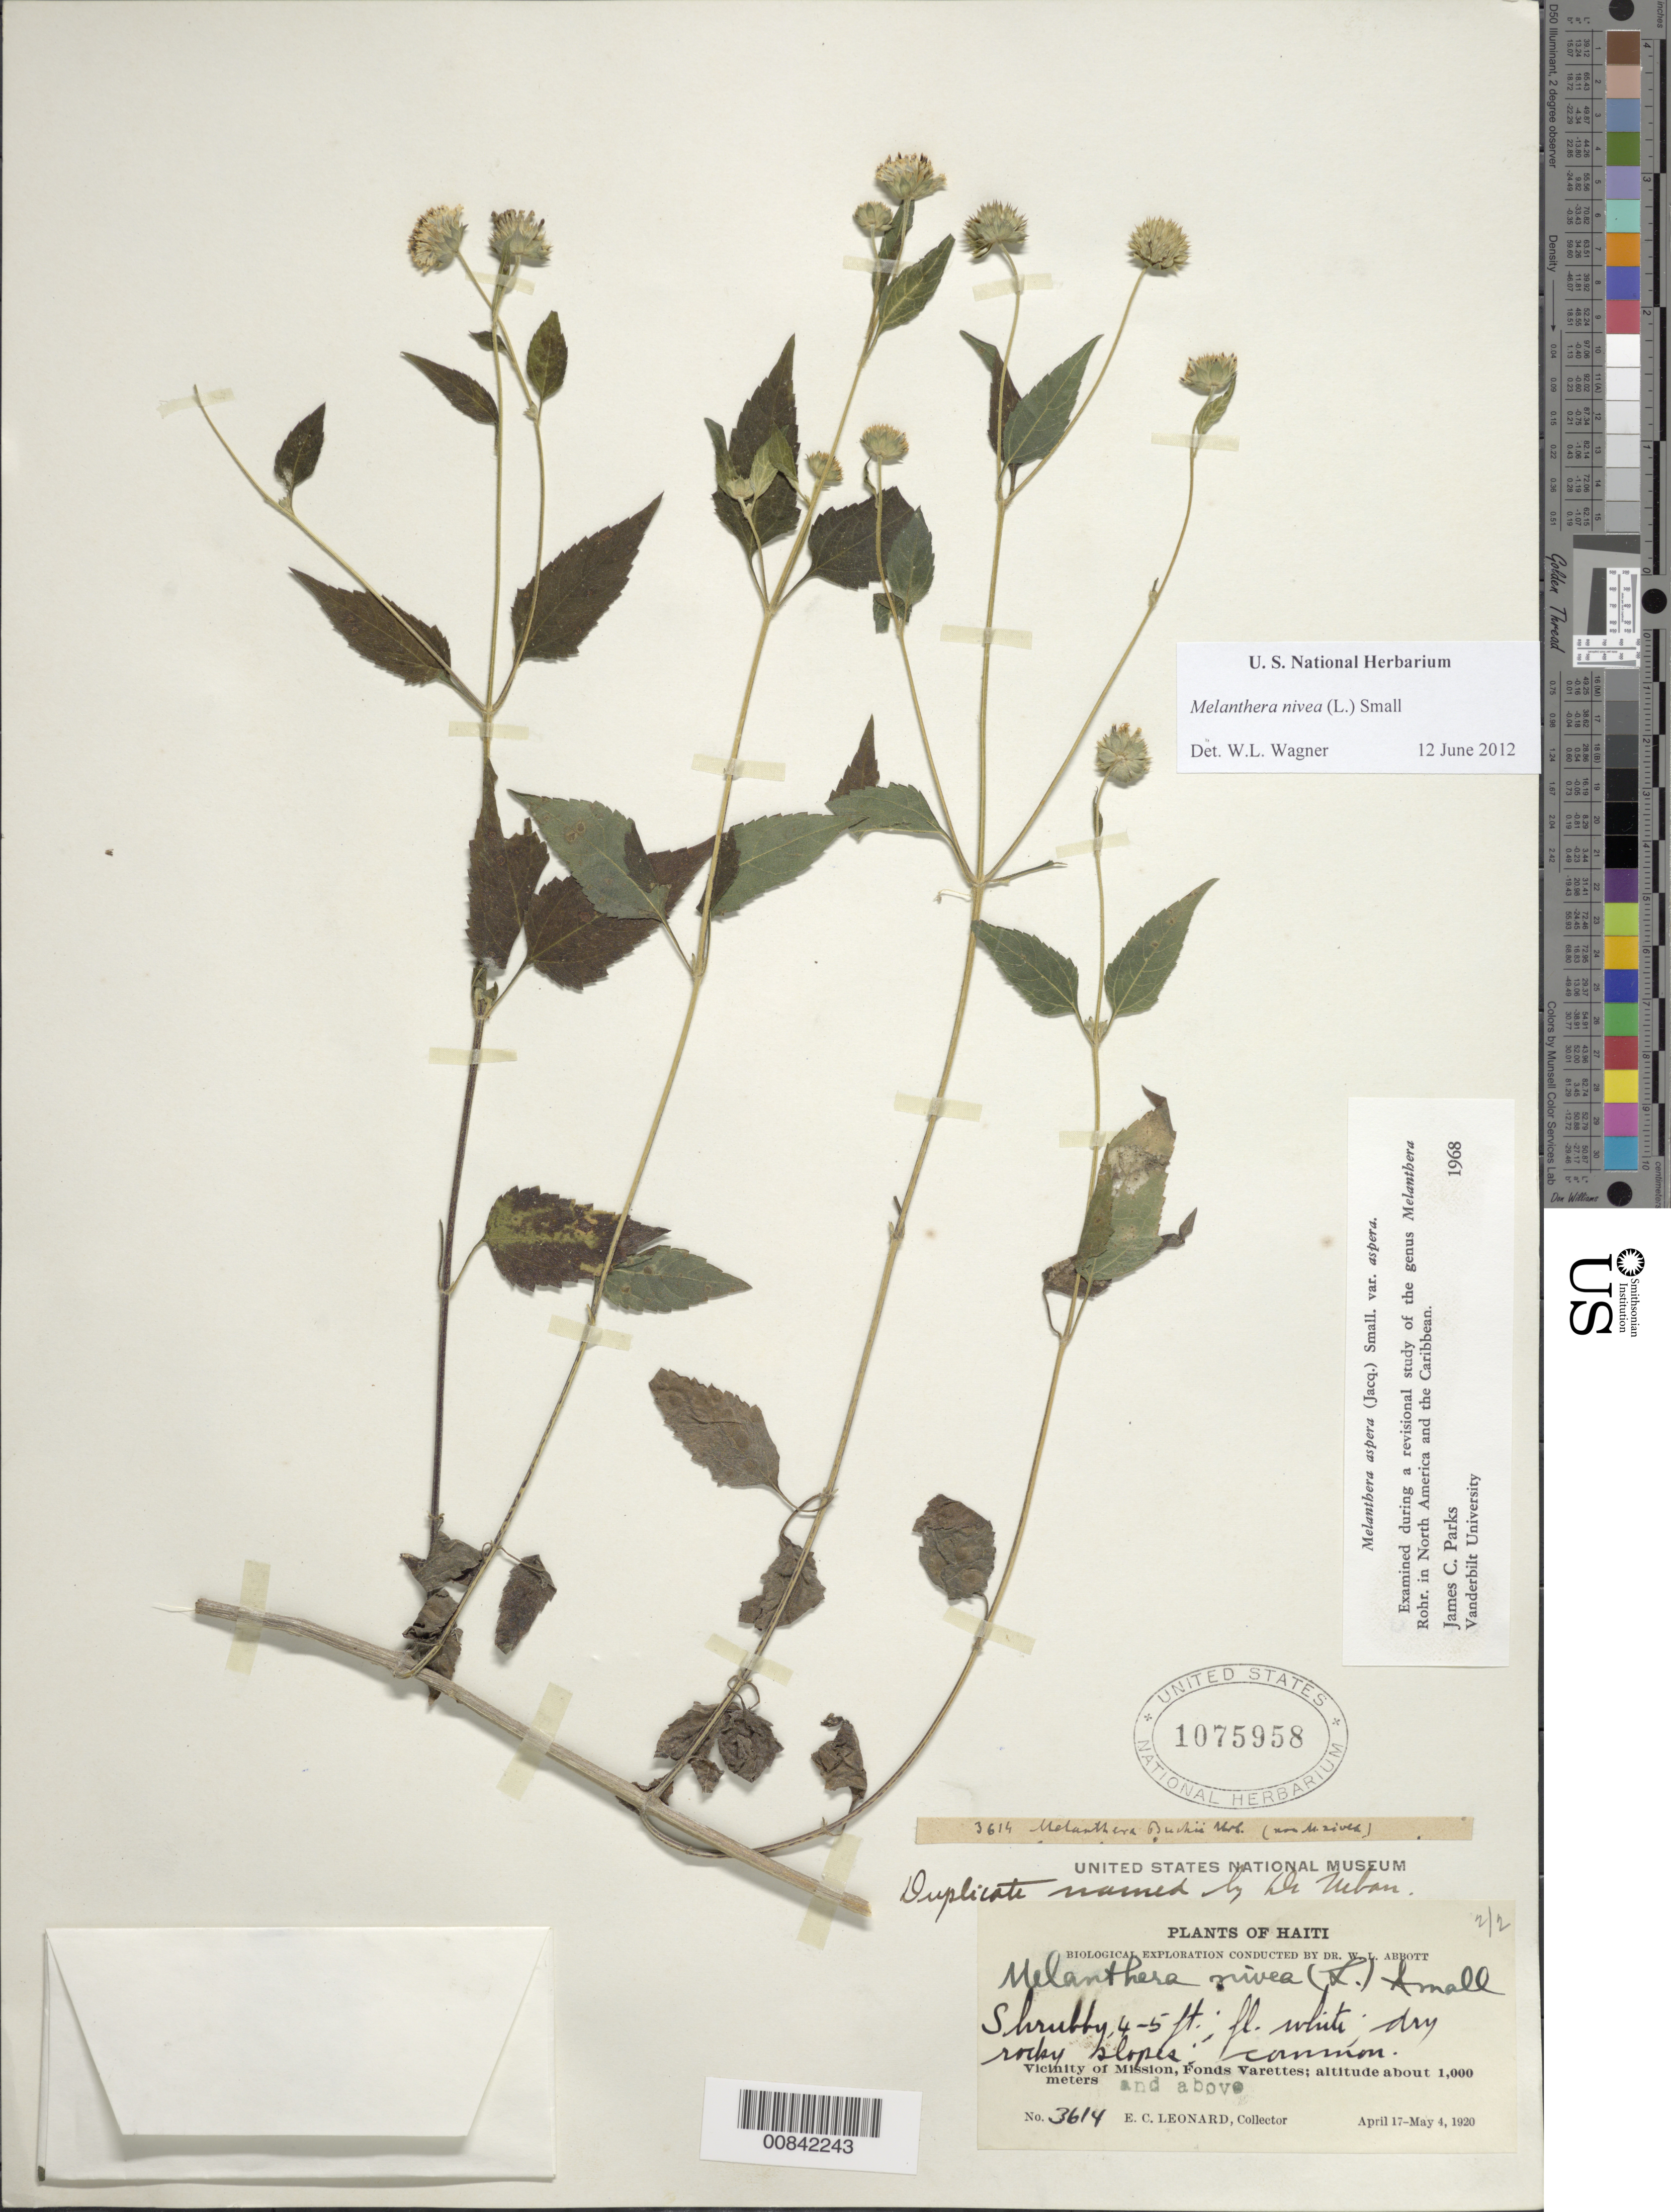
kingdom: Plantae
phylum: Tracheophyta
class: Magnoliopsida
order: Asterales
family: Asteraceae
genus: Melanthera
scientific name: Melanthera nivea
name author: (L.) Small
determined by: Parks, J. C.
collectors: E. C. Leonard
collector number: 3614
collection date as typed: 17 Apr 1920 to 04 May 1920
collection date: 1920-04-17/1920-05-04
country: Haiti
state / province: Ouest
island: Hispaniola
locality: Vicinity of Mission, Fond Verrettes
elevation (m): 1000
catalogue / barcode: US 1075958